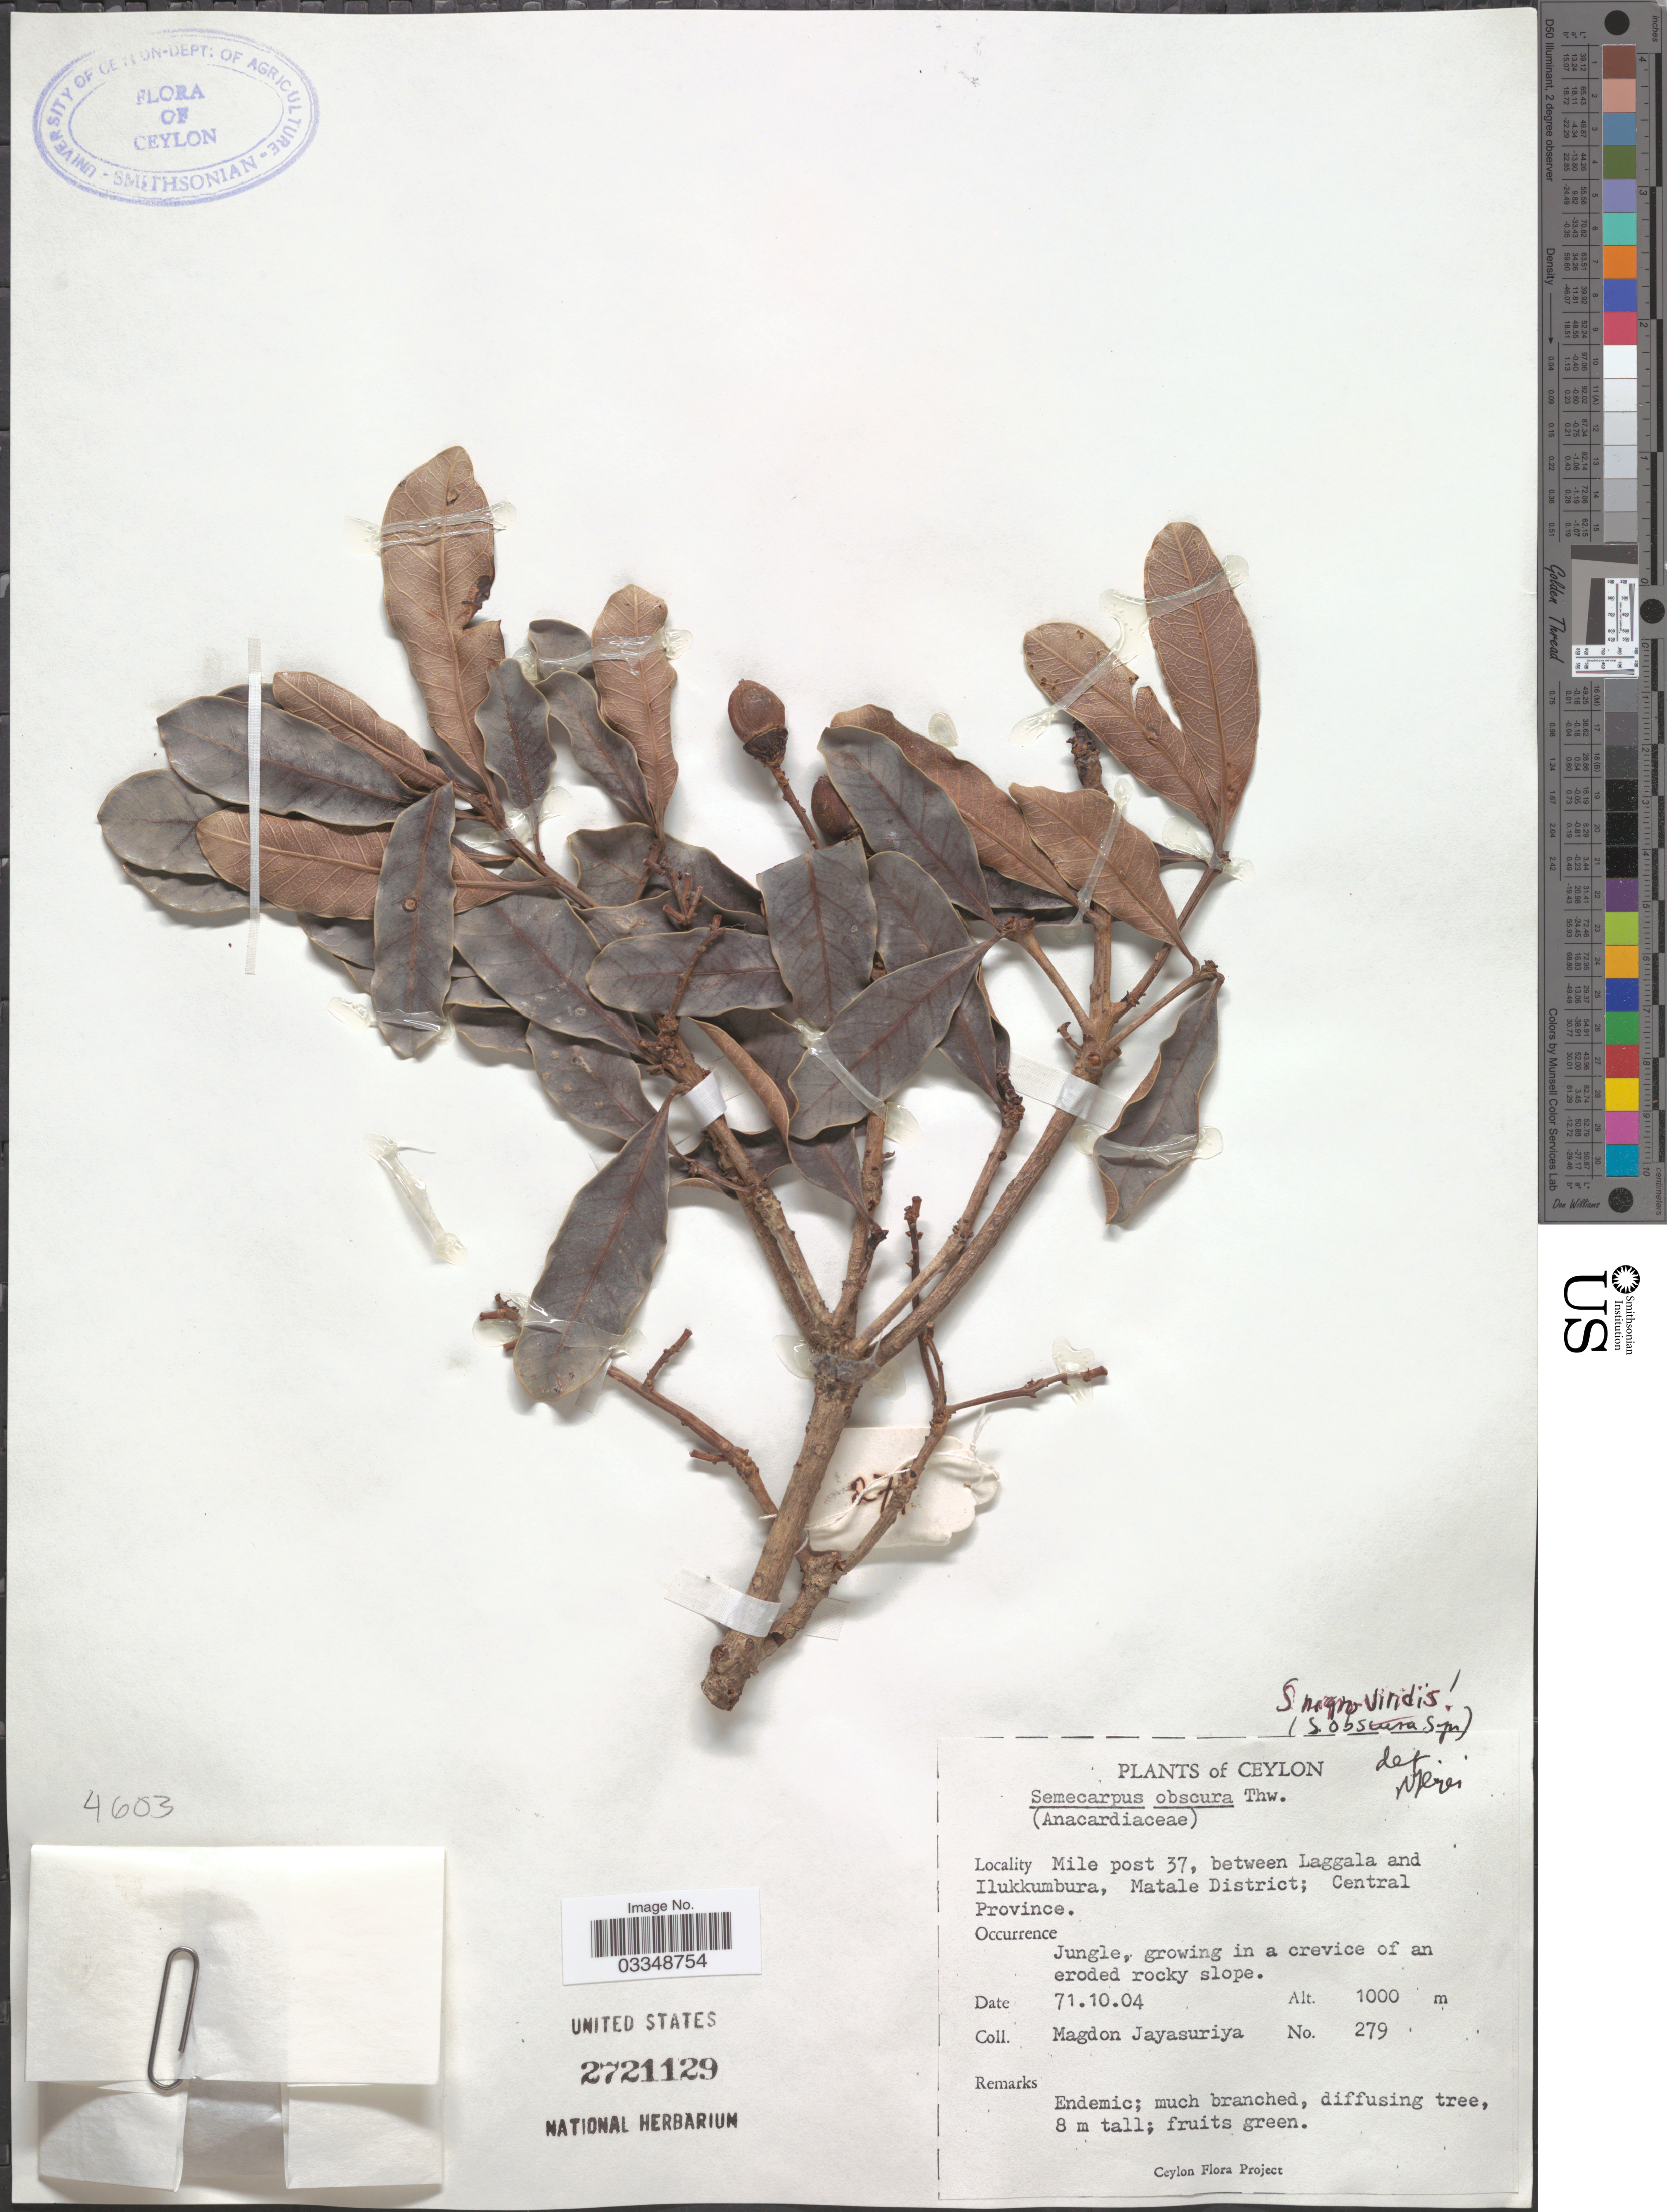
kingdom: Plantae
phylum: Tracheophyta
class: Magnoliopsida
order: Sapindales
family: Anacardiaceae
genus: Semecarpus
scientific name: Semecarpus obscurus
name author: Thwaites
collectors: A. H. Jayasuriya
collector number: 279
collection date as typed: Transcribed d/m/y: 4/10/71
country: Sri Lanka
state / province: Central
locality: Ceylon. Mile post 37, between Laggala and Ilukkumbura, Matale District.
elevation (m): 1000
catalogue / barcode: US 2721129